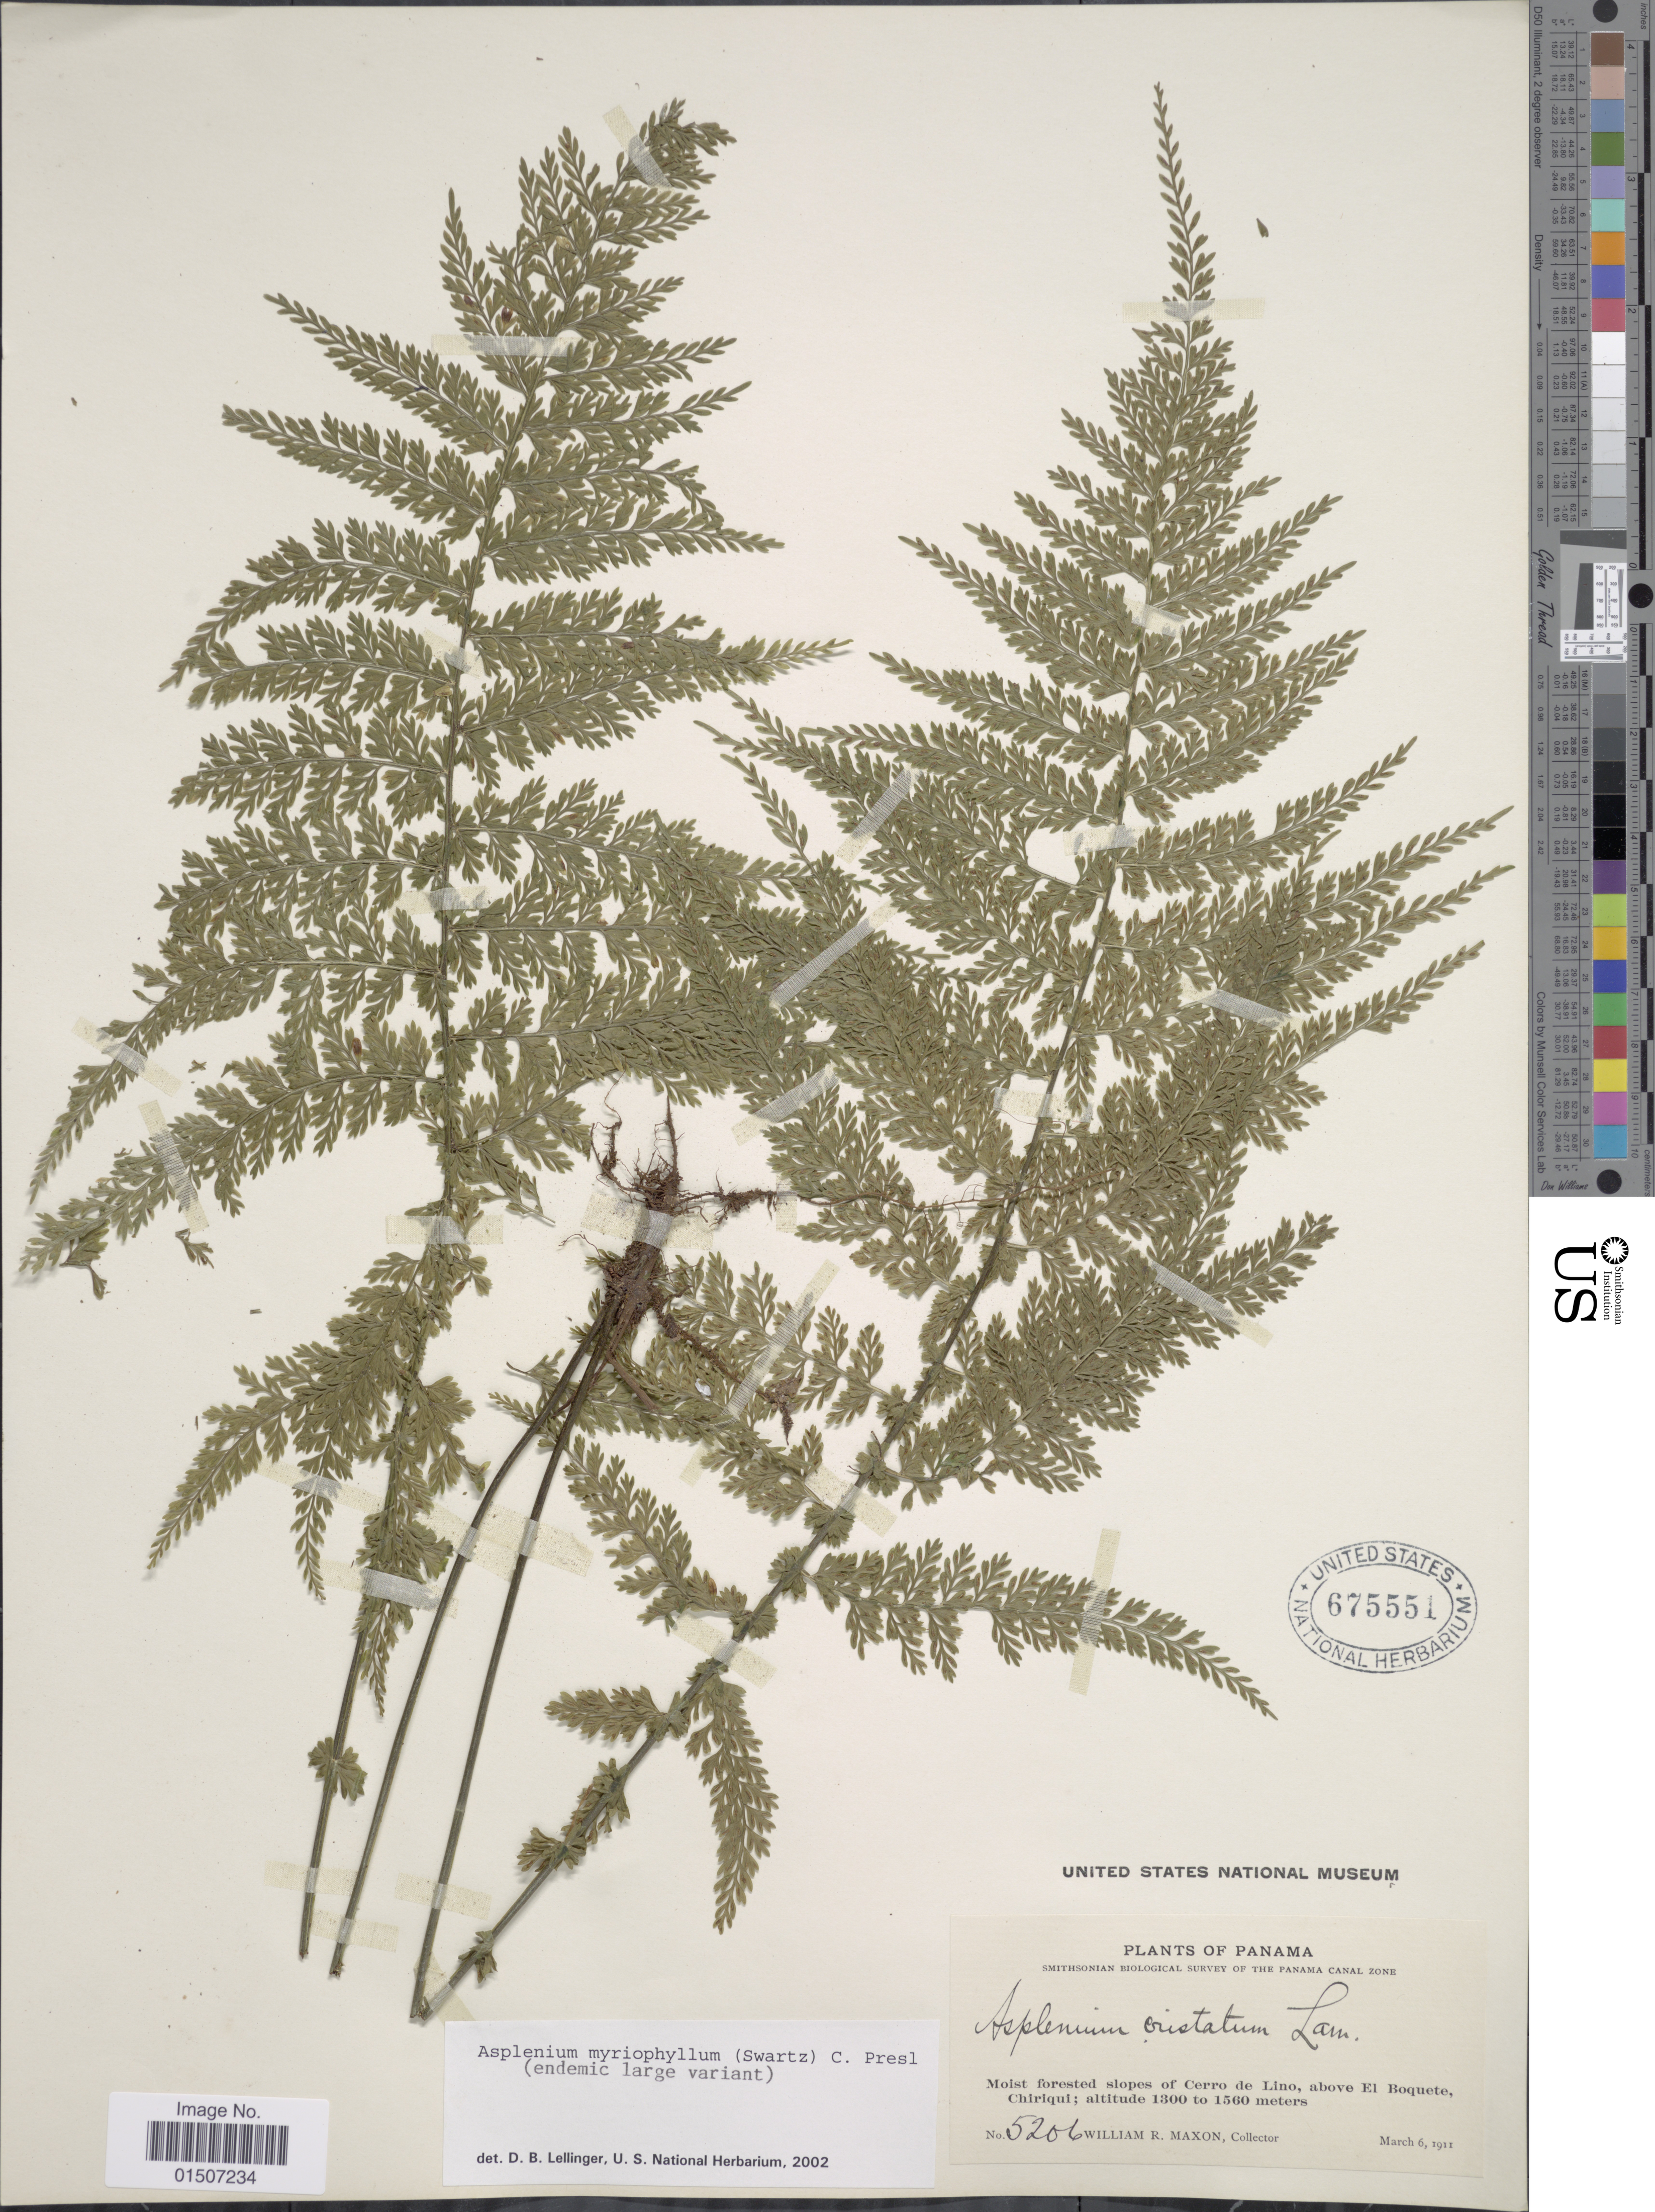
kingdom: Plantae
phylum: Tracheophyta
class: Polypodiopsida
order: Polypodiales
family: Aspleniaceae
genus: Asplenium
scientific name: Asplenium myriophyllum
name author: (Sw.) C. Presl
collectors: W. R. Maxon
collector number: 5206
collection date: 1911-03-06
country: Panama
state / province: Chiriqui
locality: Moist forested slopes of Cerro de Lino, above El Boquete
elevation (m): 1300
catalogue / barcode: US 975551